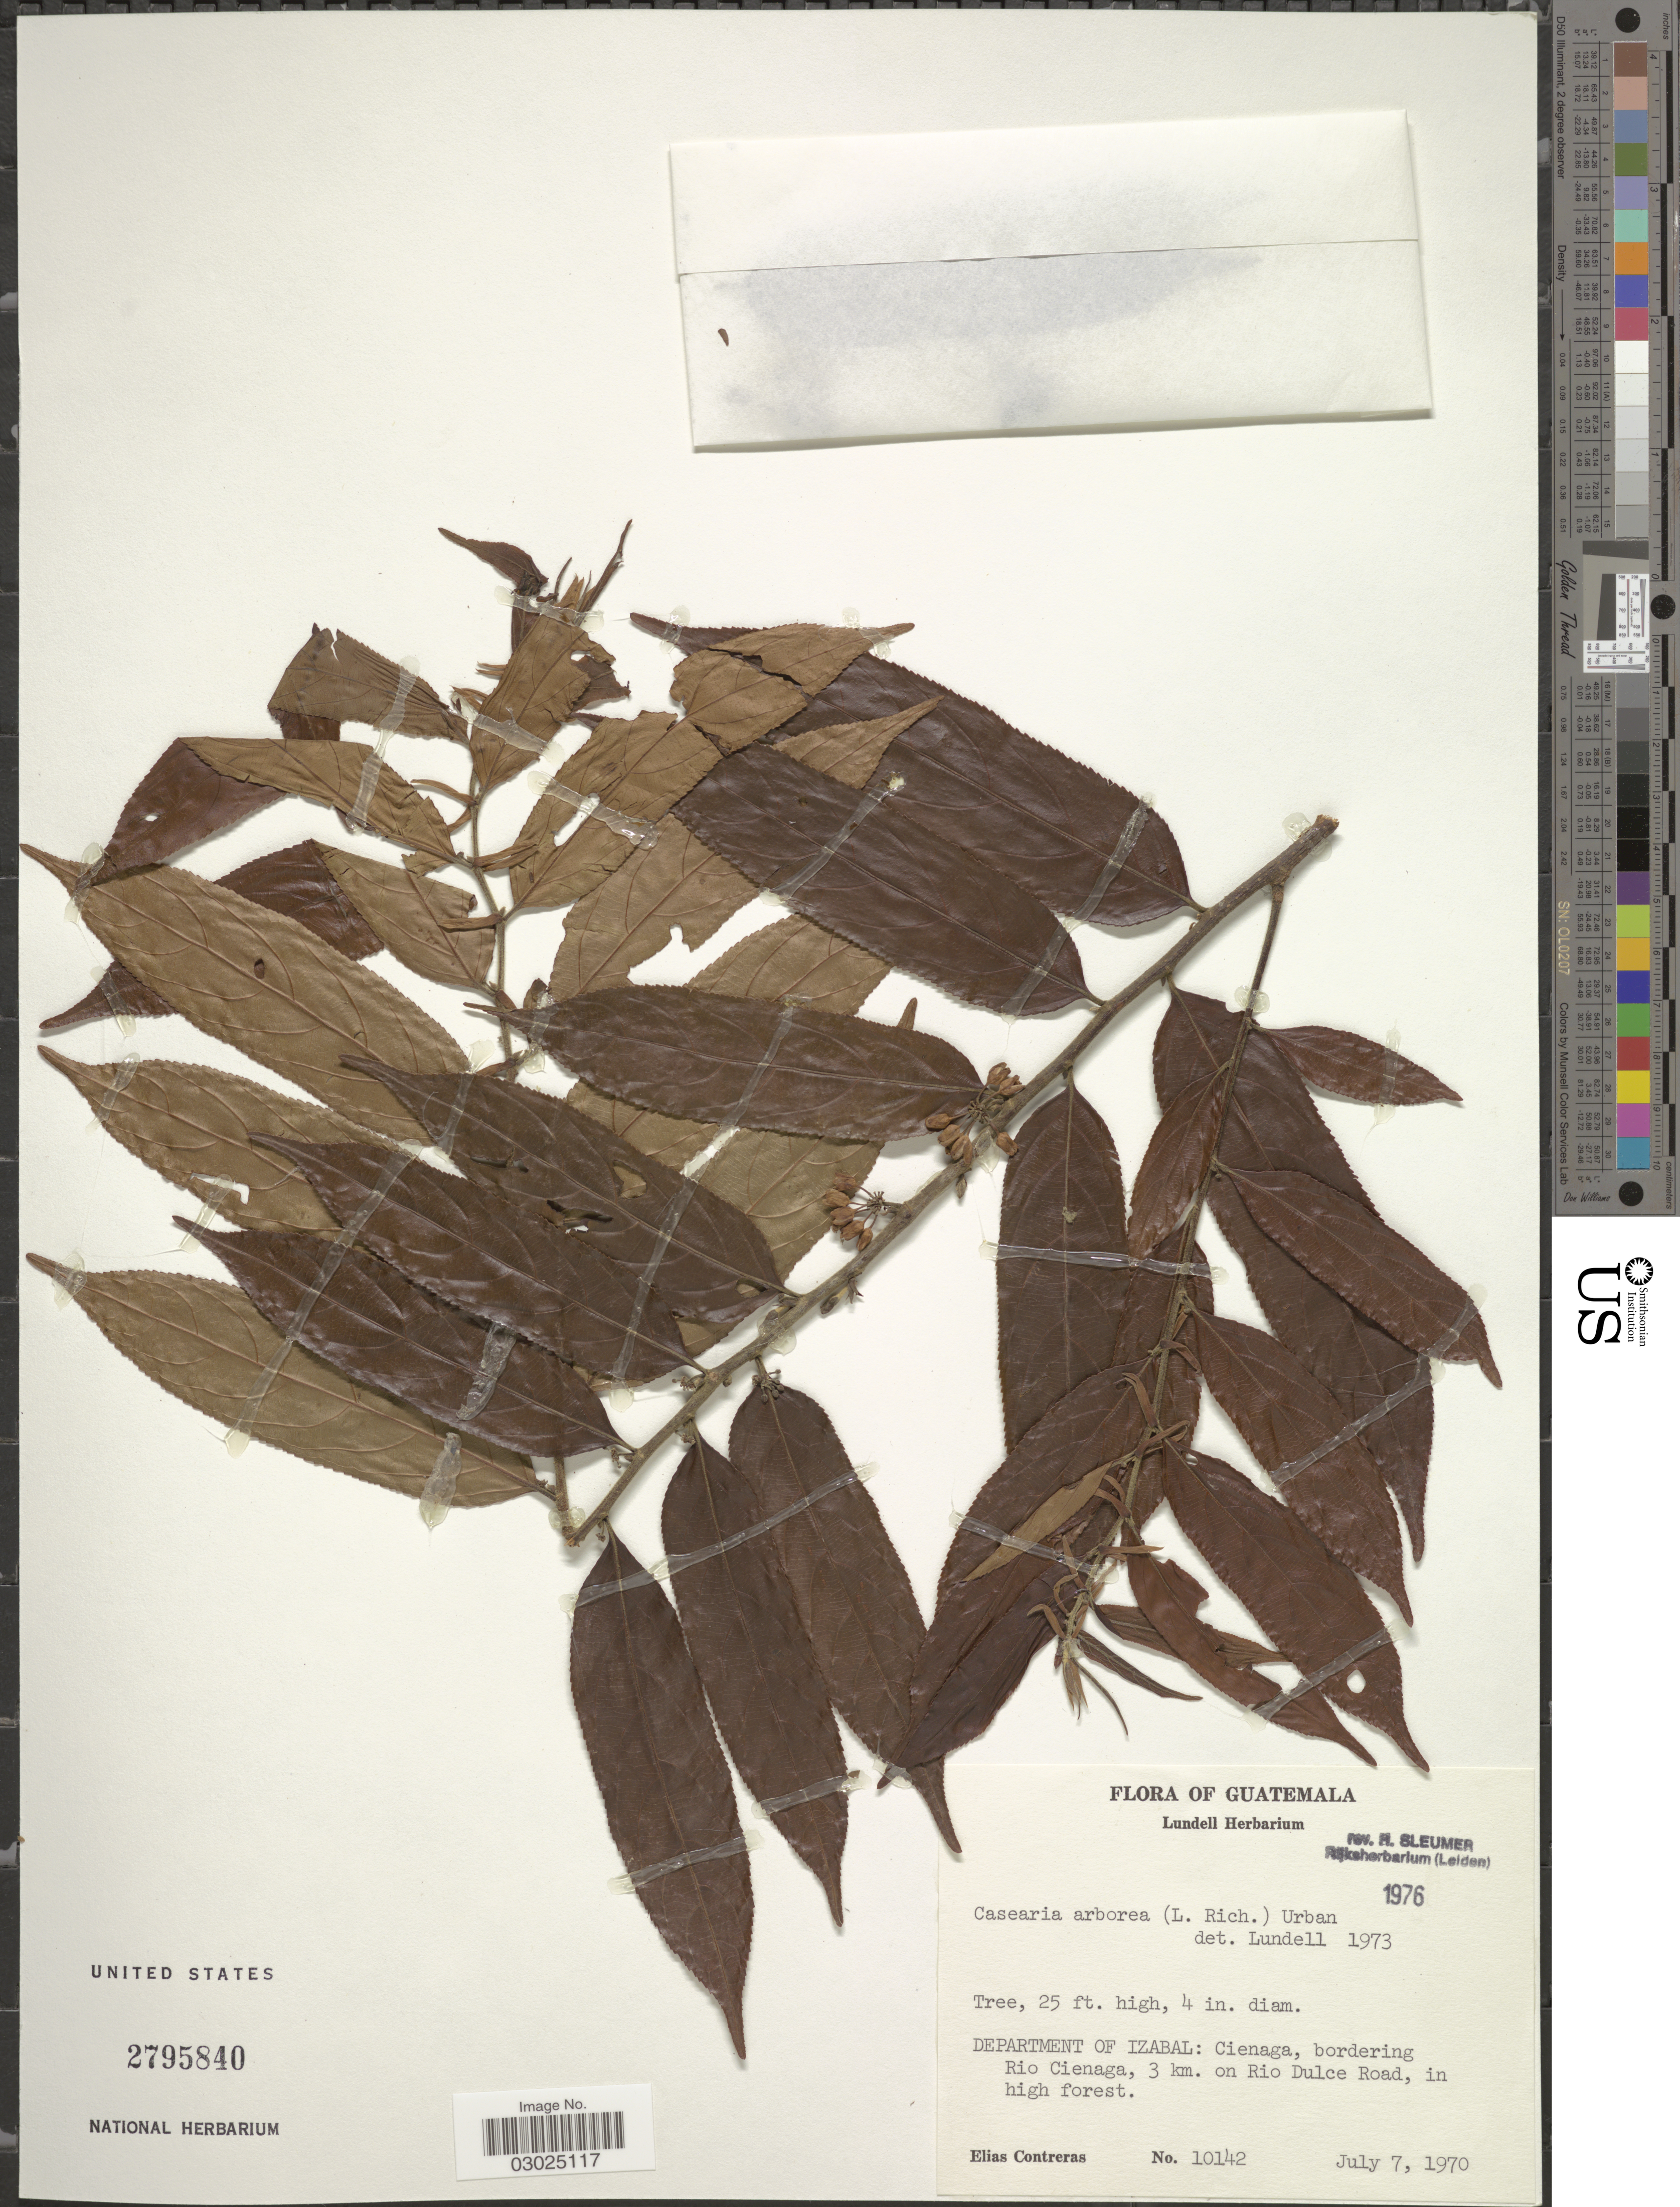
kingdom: Plantae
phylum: Tracheophyta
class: Magnoliopsida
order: Malpighiales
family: Salicaceae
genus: Casearia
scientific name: Casearia arborea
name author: (Rich.) Urb.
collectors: E. Contreras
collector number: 10142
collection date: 1970-07-07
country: Guatemala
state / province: Izabal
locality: Department of Izabal: Cienaga, bordering Rio Cienaga, 3 km. on Rio Dulce Road.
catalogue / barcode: US 2795840